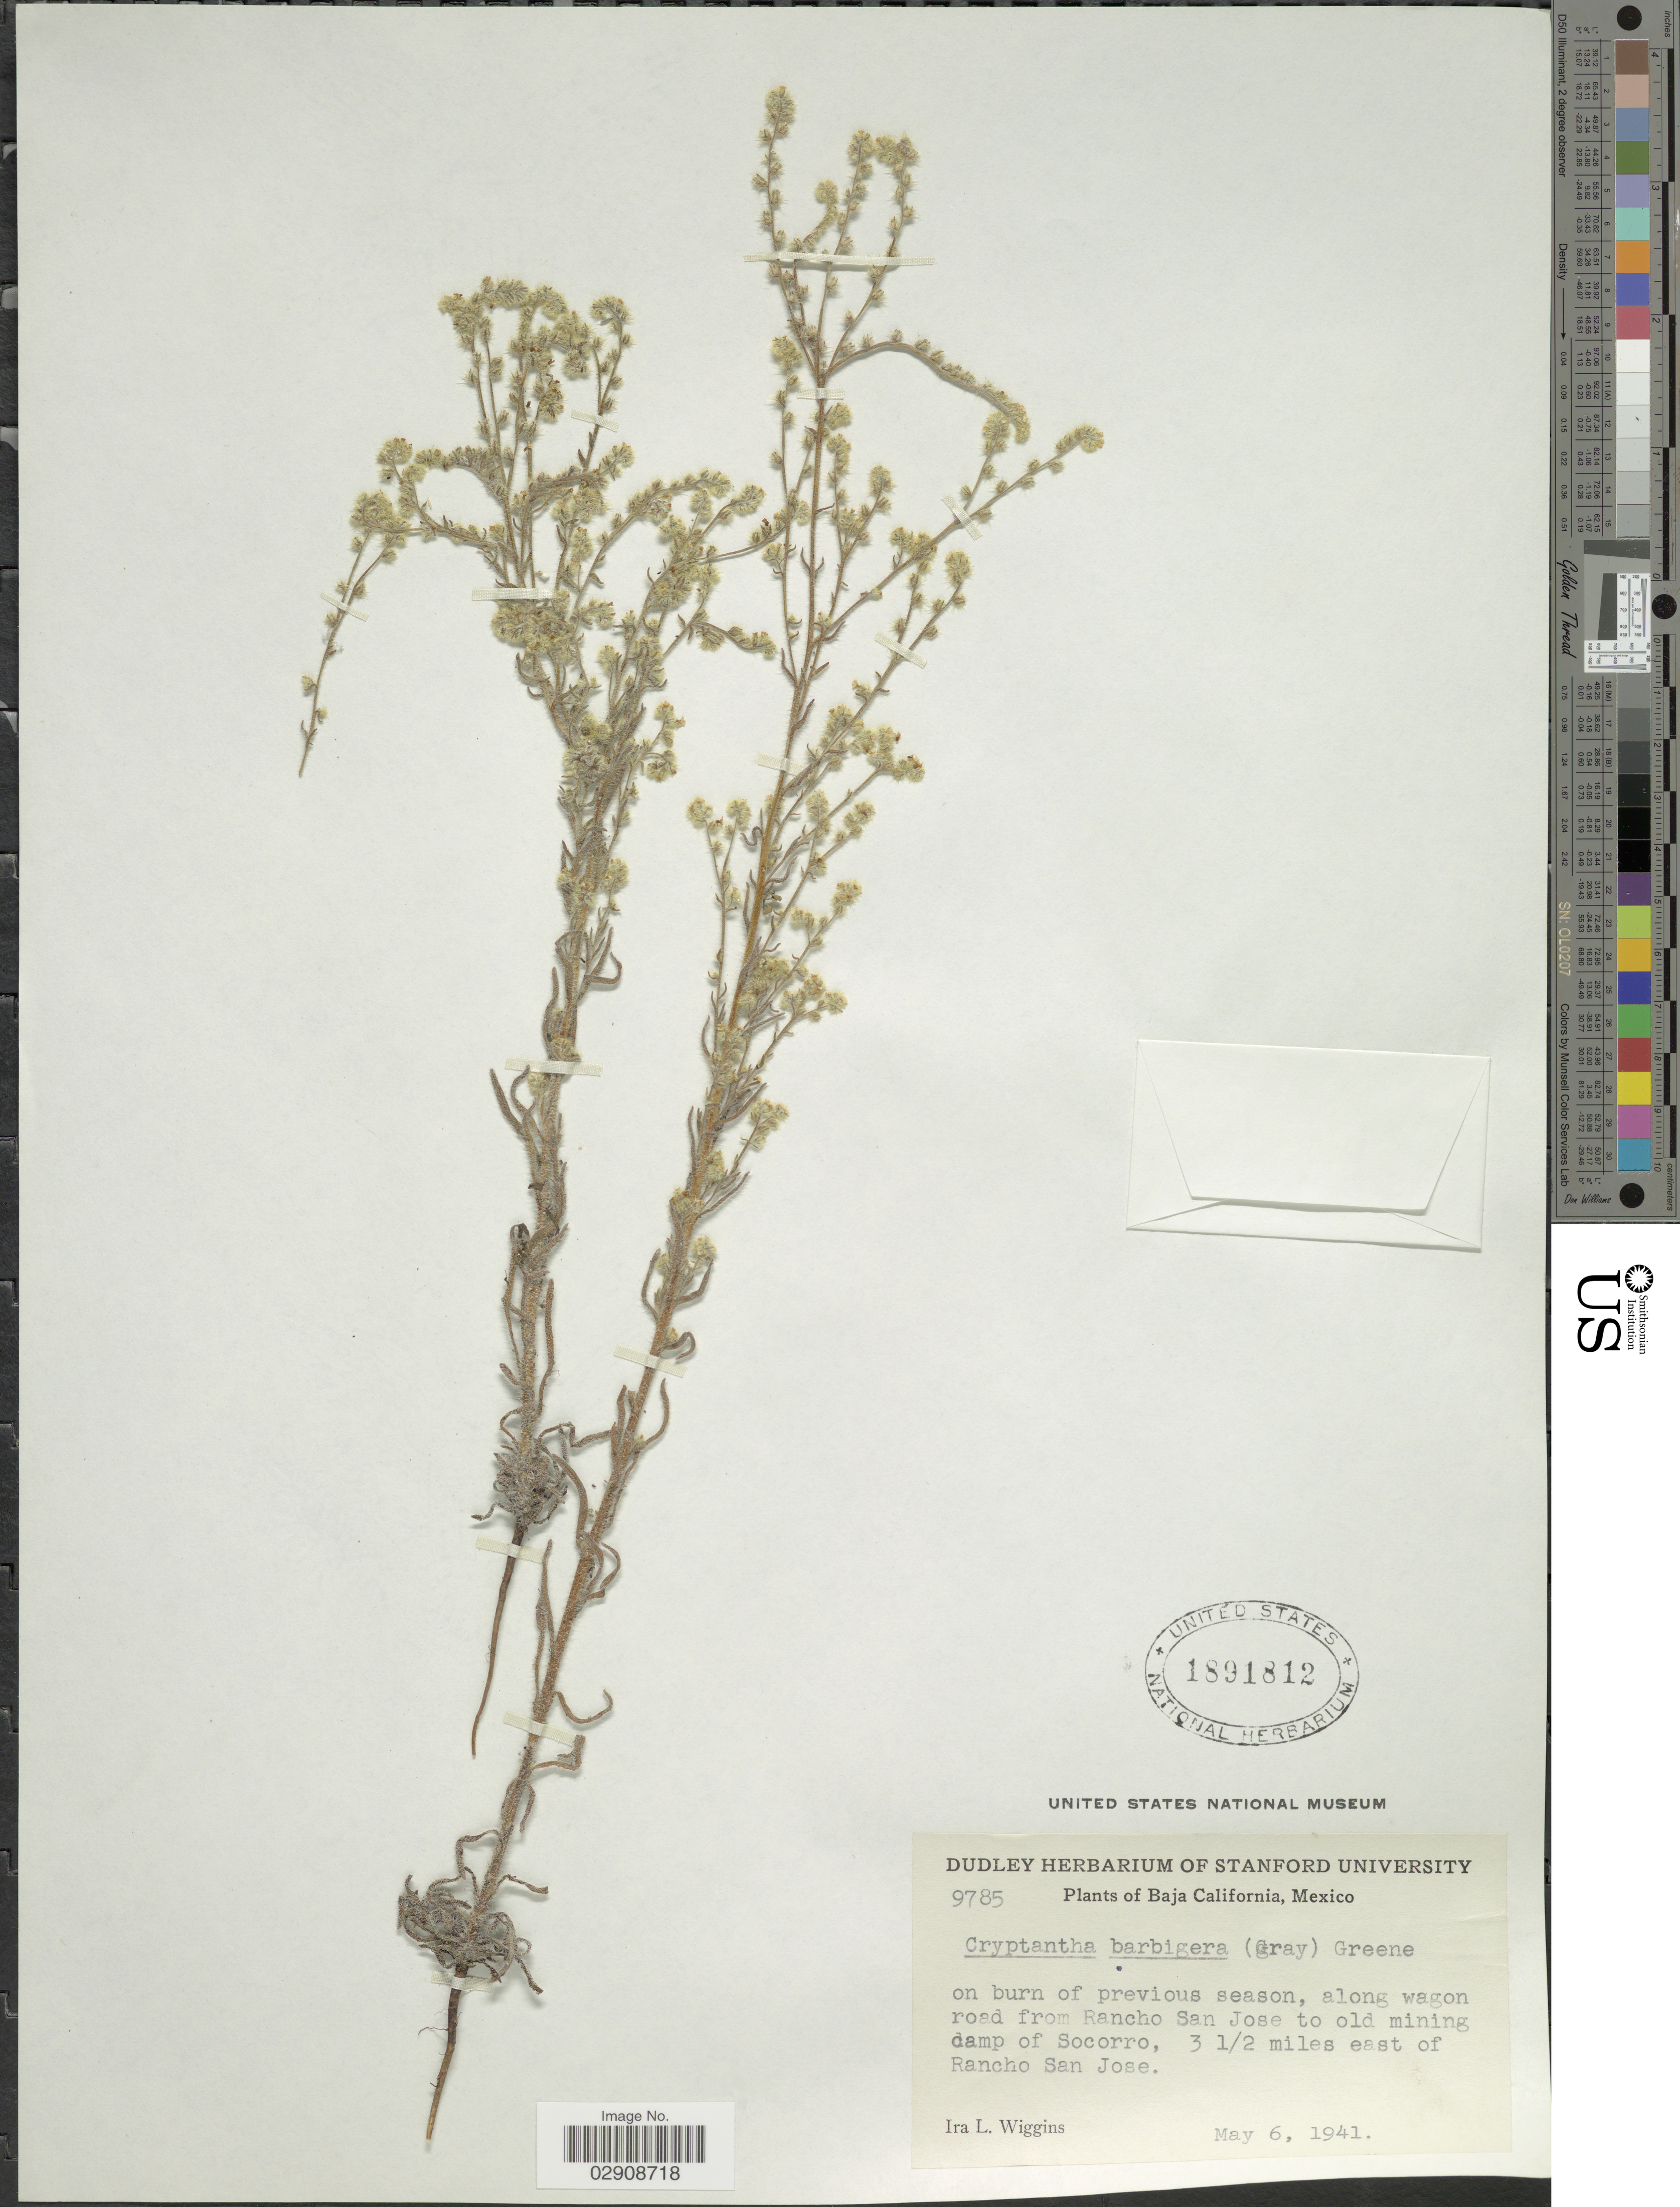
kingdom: Plantae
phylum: Tracheophyta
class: Magnoliopsida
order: Boraginales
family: Boraginaceae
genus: Cryptantha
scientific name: Cryptantha barbigera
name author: (A. Gray) Greene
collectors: I. L. Wiggins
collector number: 9785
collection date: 1941-05-06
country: Mexico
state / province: Baja California Norte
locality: Along wagon road from Rancho San Jose to old mining camp of Socorro, 3½ miles east of Rancho San Jose.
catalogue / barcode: US 1891812